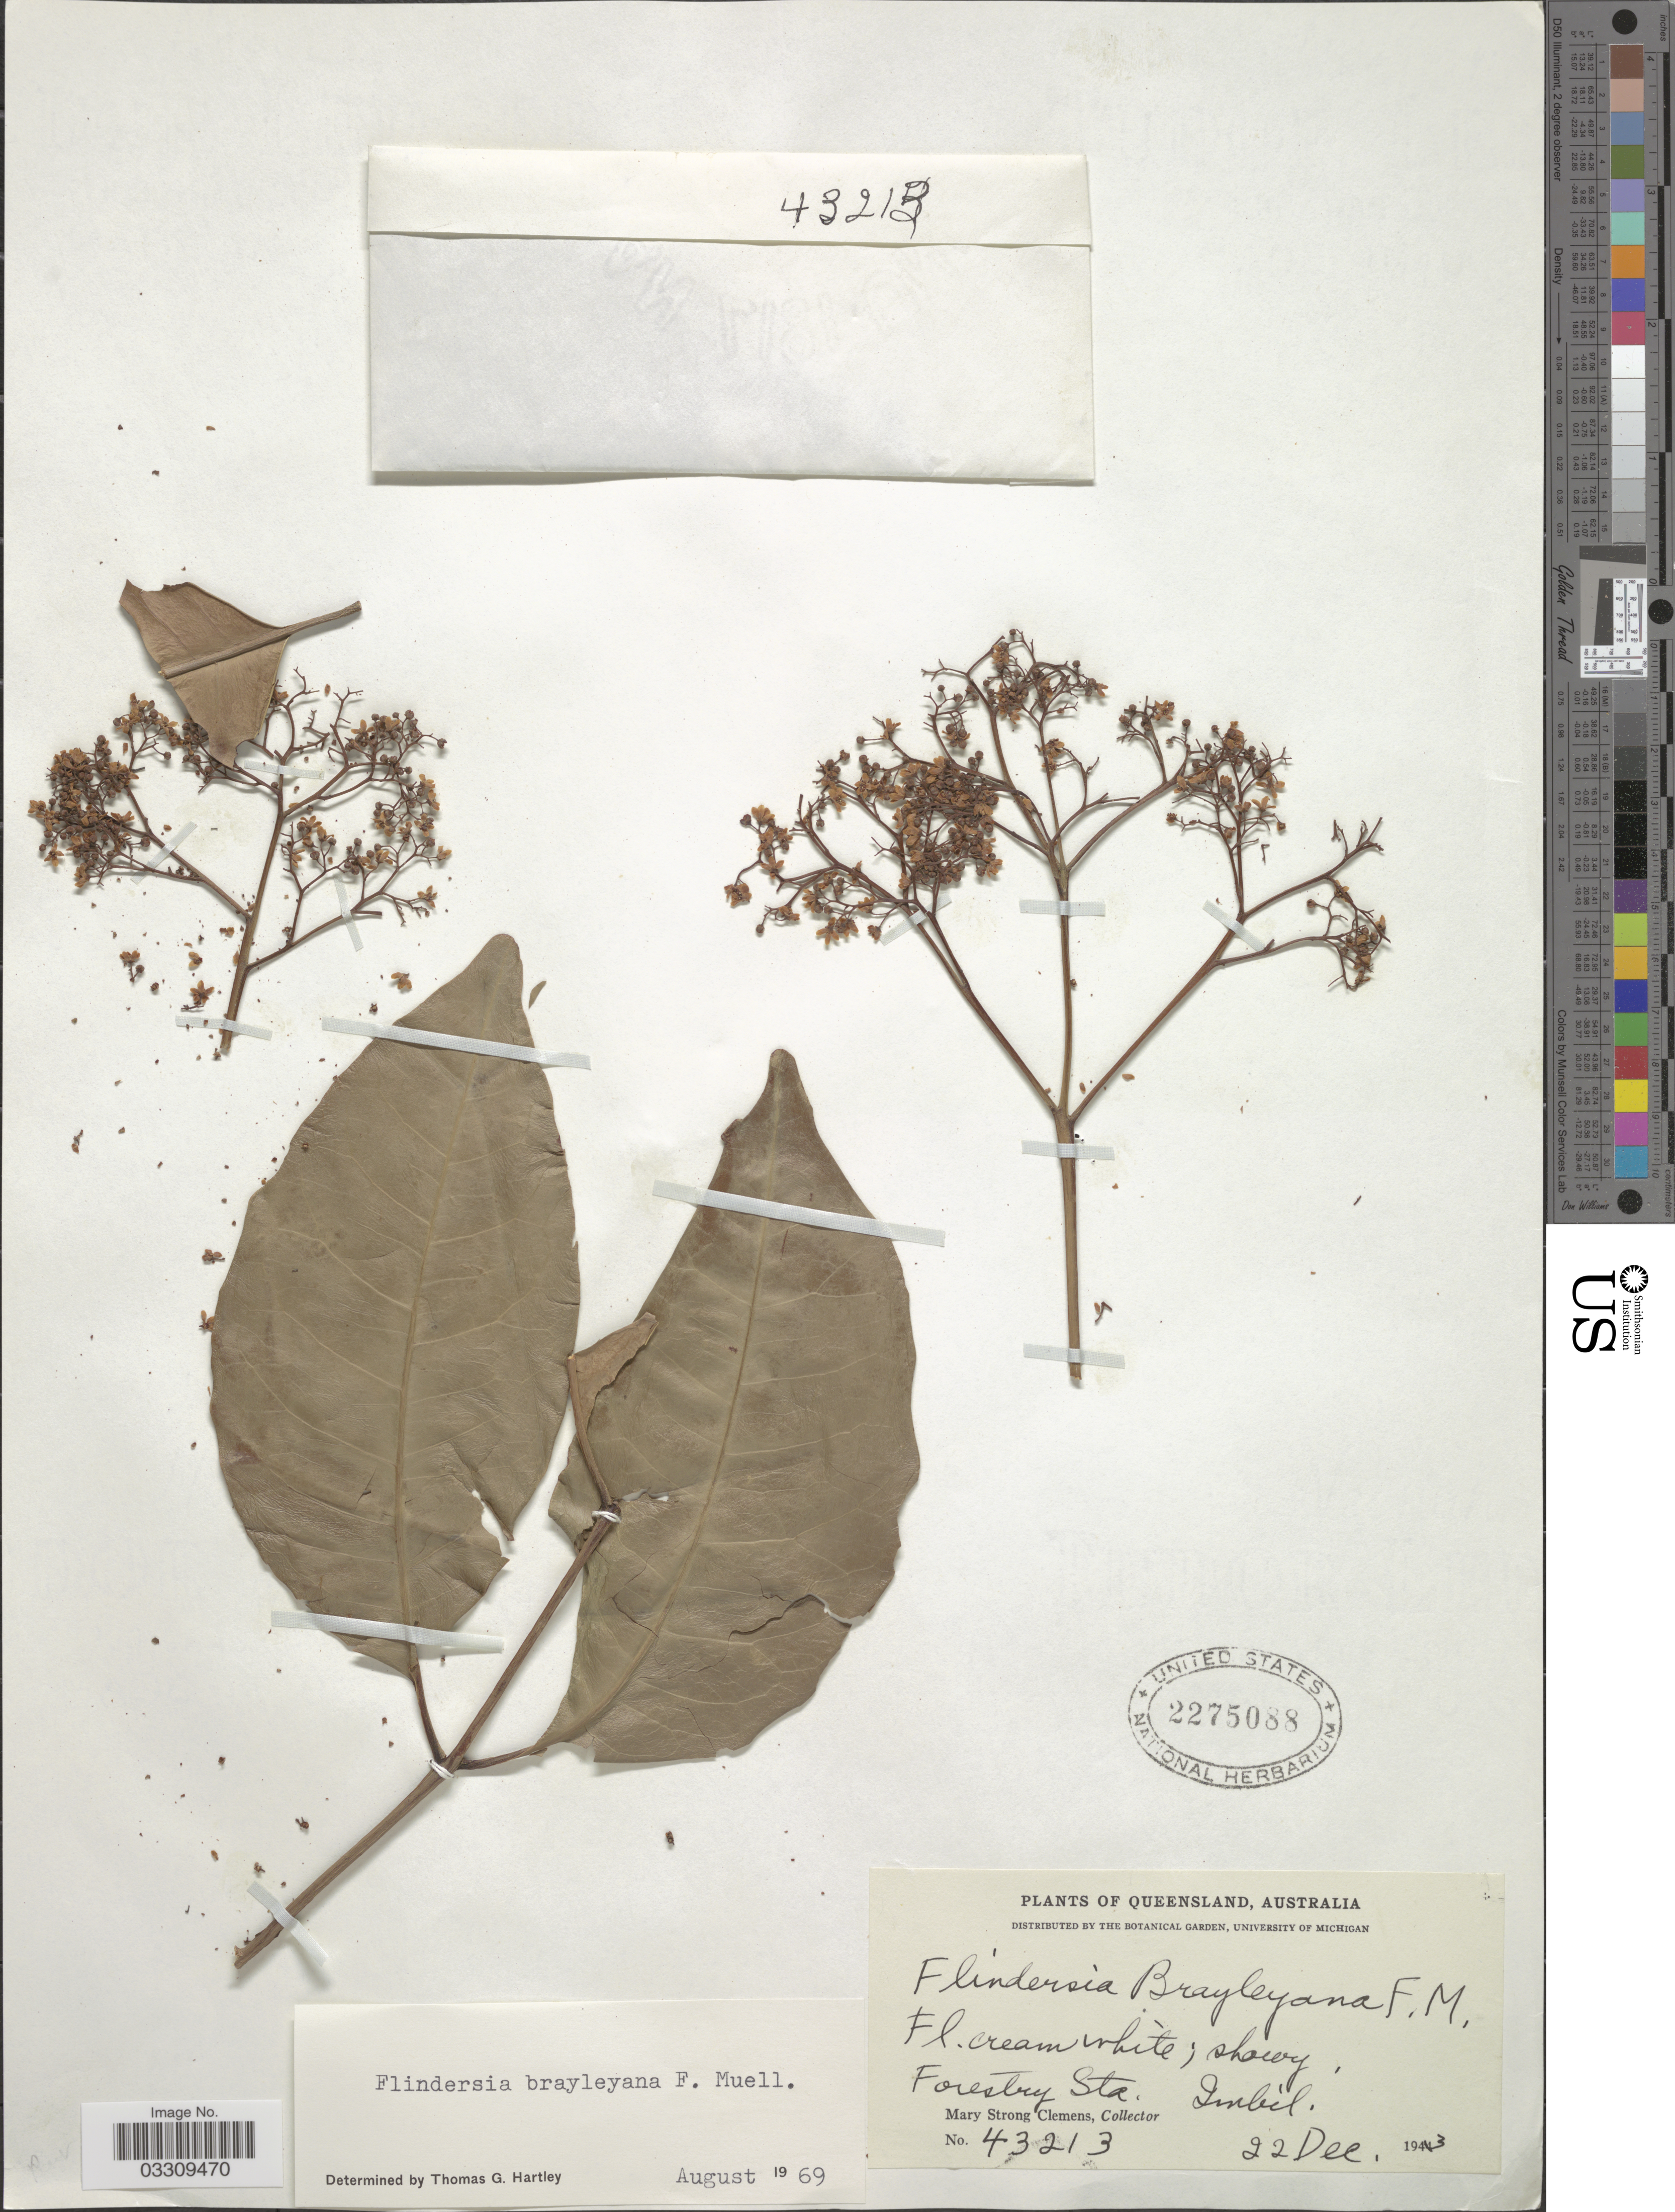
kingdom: Plantae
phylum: Tracheophyta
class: Magnoliopsida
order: Sapindales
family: Rutaceae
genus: Flindersia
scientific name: Flindersia brayleyana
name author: F. Muell.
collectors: M. S. Clemens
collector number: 43213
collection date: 1943-12-22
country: Australia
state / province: Queensland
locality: Forestry Sta. Imbil.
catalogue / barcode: US 2275088